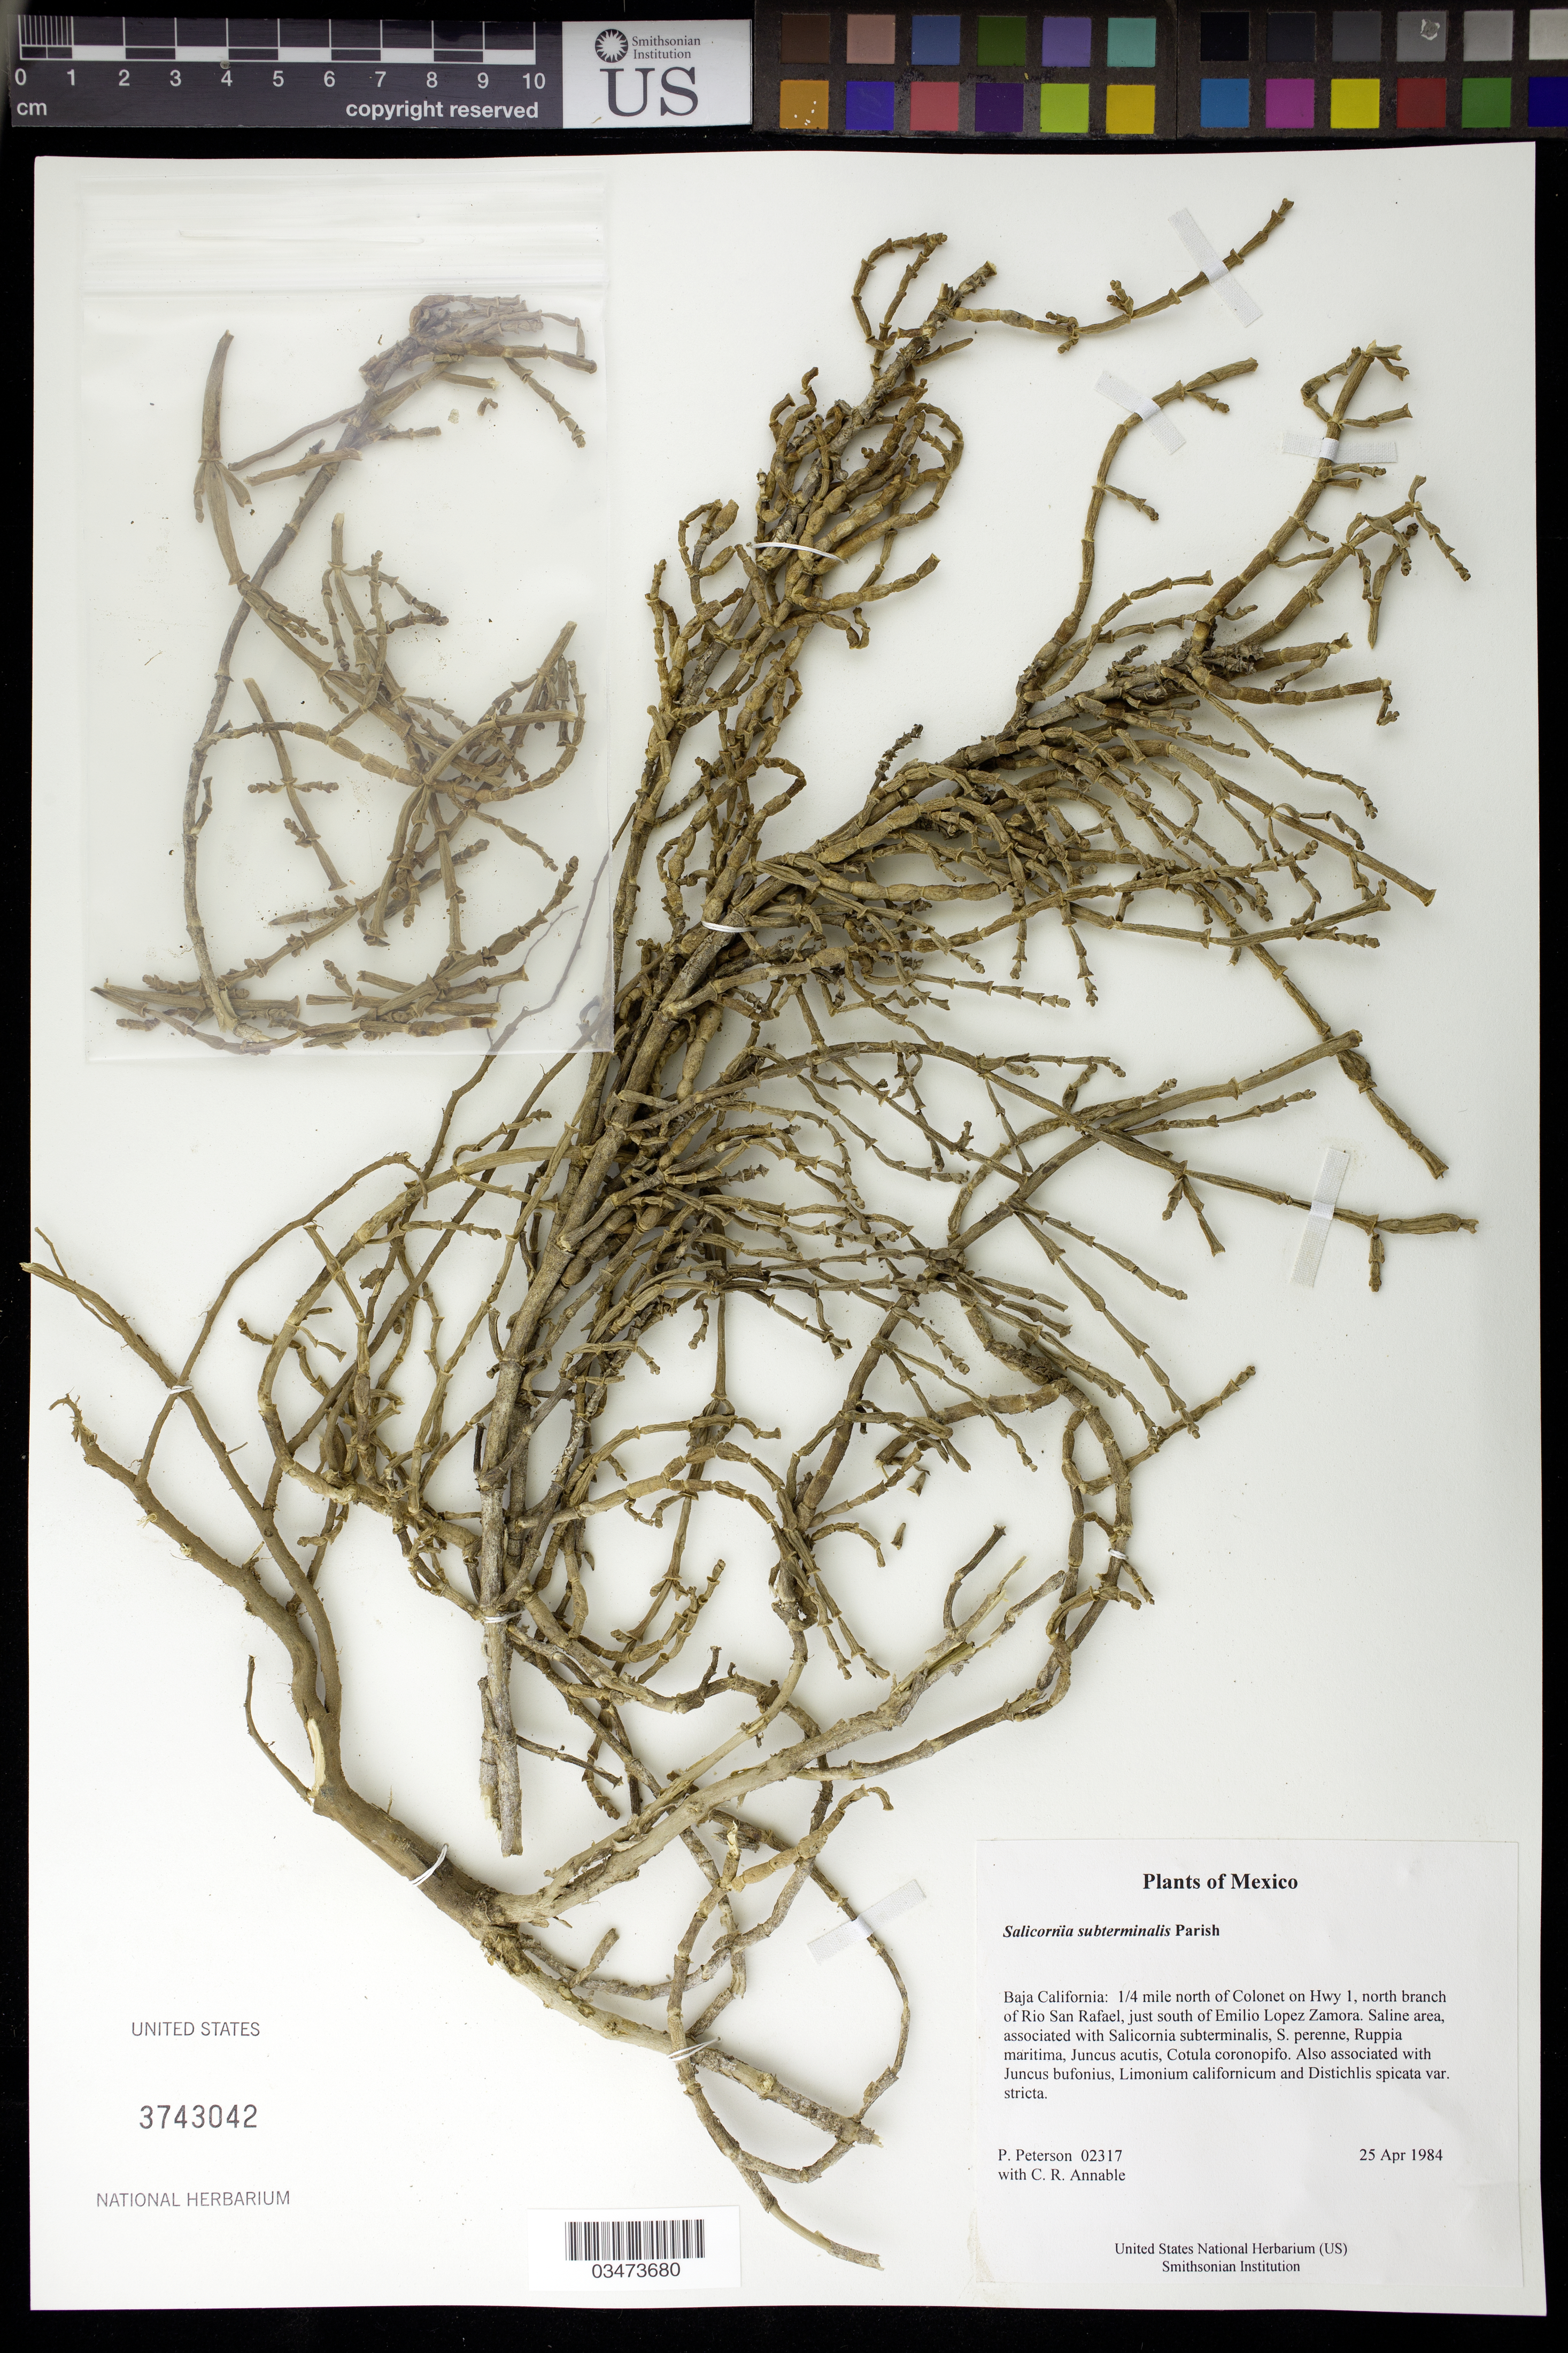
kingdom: Plantae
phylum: Tracheophyta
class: Magnoliopsida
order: Caryophyllales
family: Amaranthaceae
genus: Salicornia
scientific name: Salicornia subterminalis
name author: Parish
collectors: P. M. Peterson & C. R. Annable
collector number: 02317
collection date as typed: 25 Apr 1984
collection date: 1984-04-25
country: Mexico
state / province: Baja California Norte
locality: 1/4 mile north of Colonet on Hwy 1, north branch of Rio San Rafael, just south of Emilio Lopez Zamora.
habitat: Saline area, associated with Salicornia subterminalis, S. perenne, Ruppia maritima, Juncus acutis, Cotula coronopifo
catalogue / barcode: US 3743042